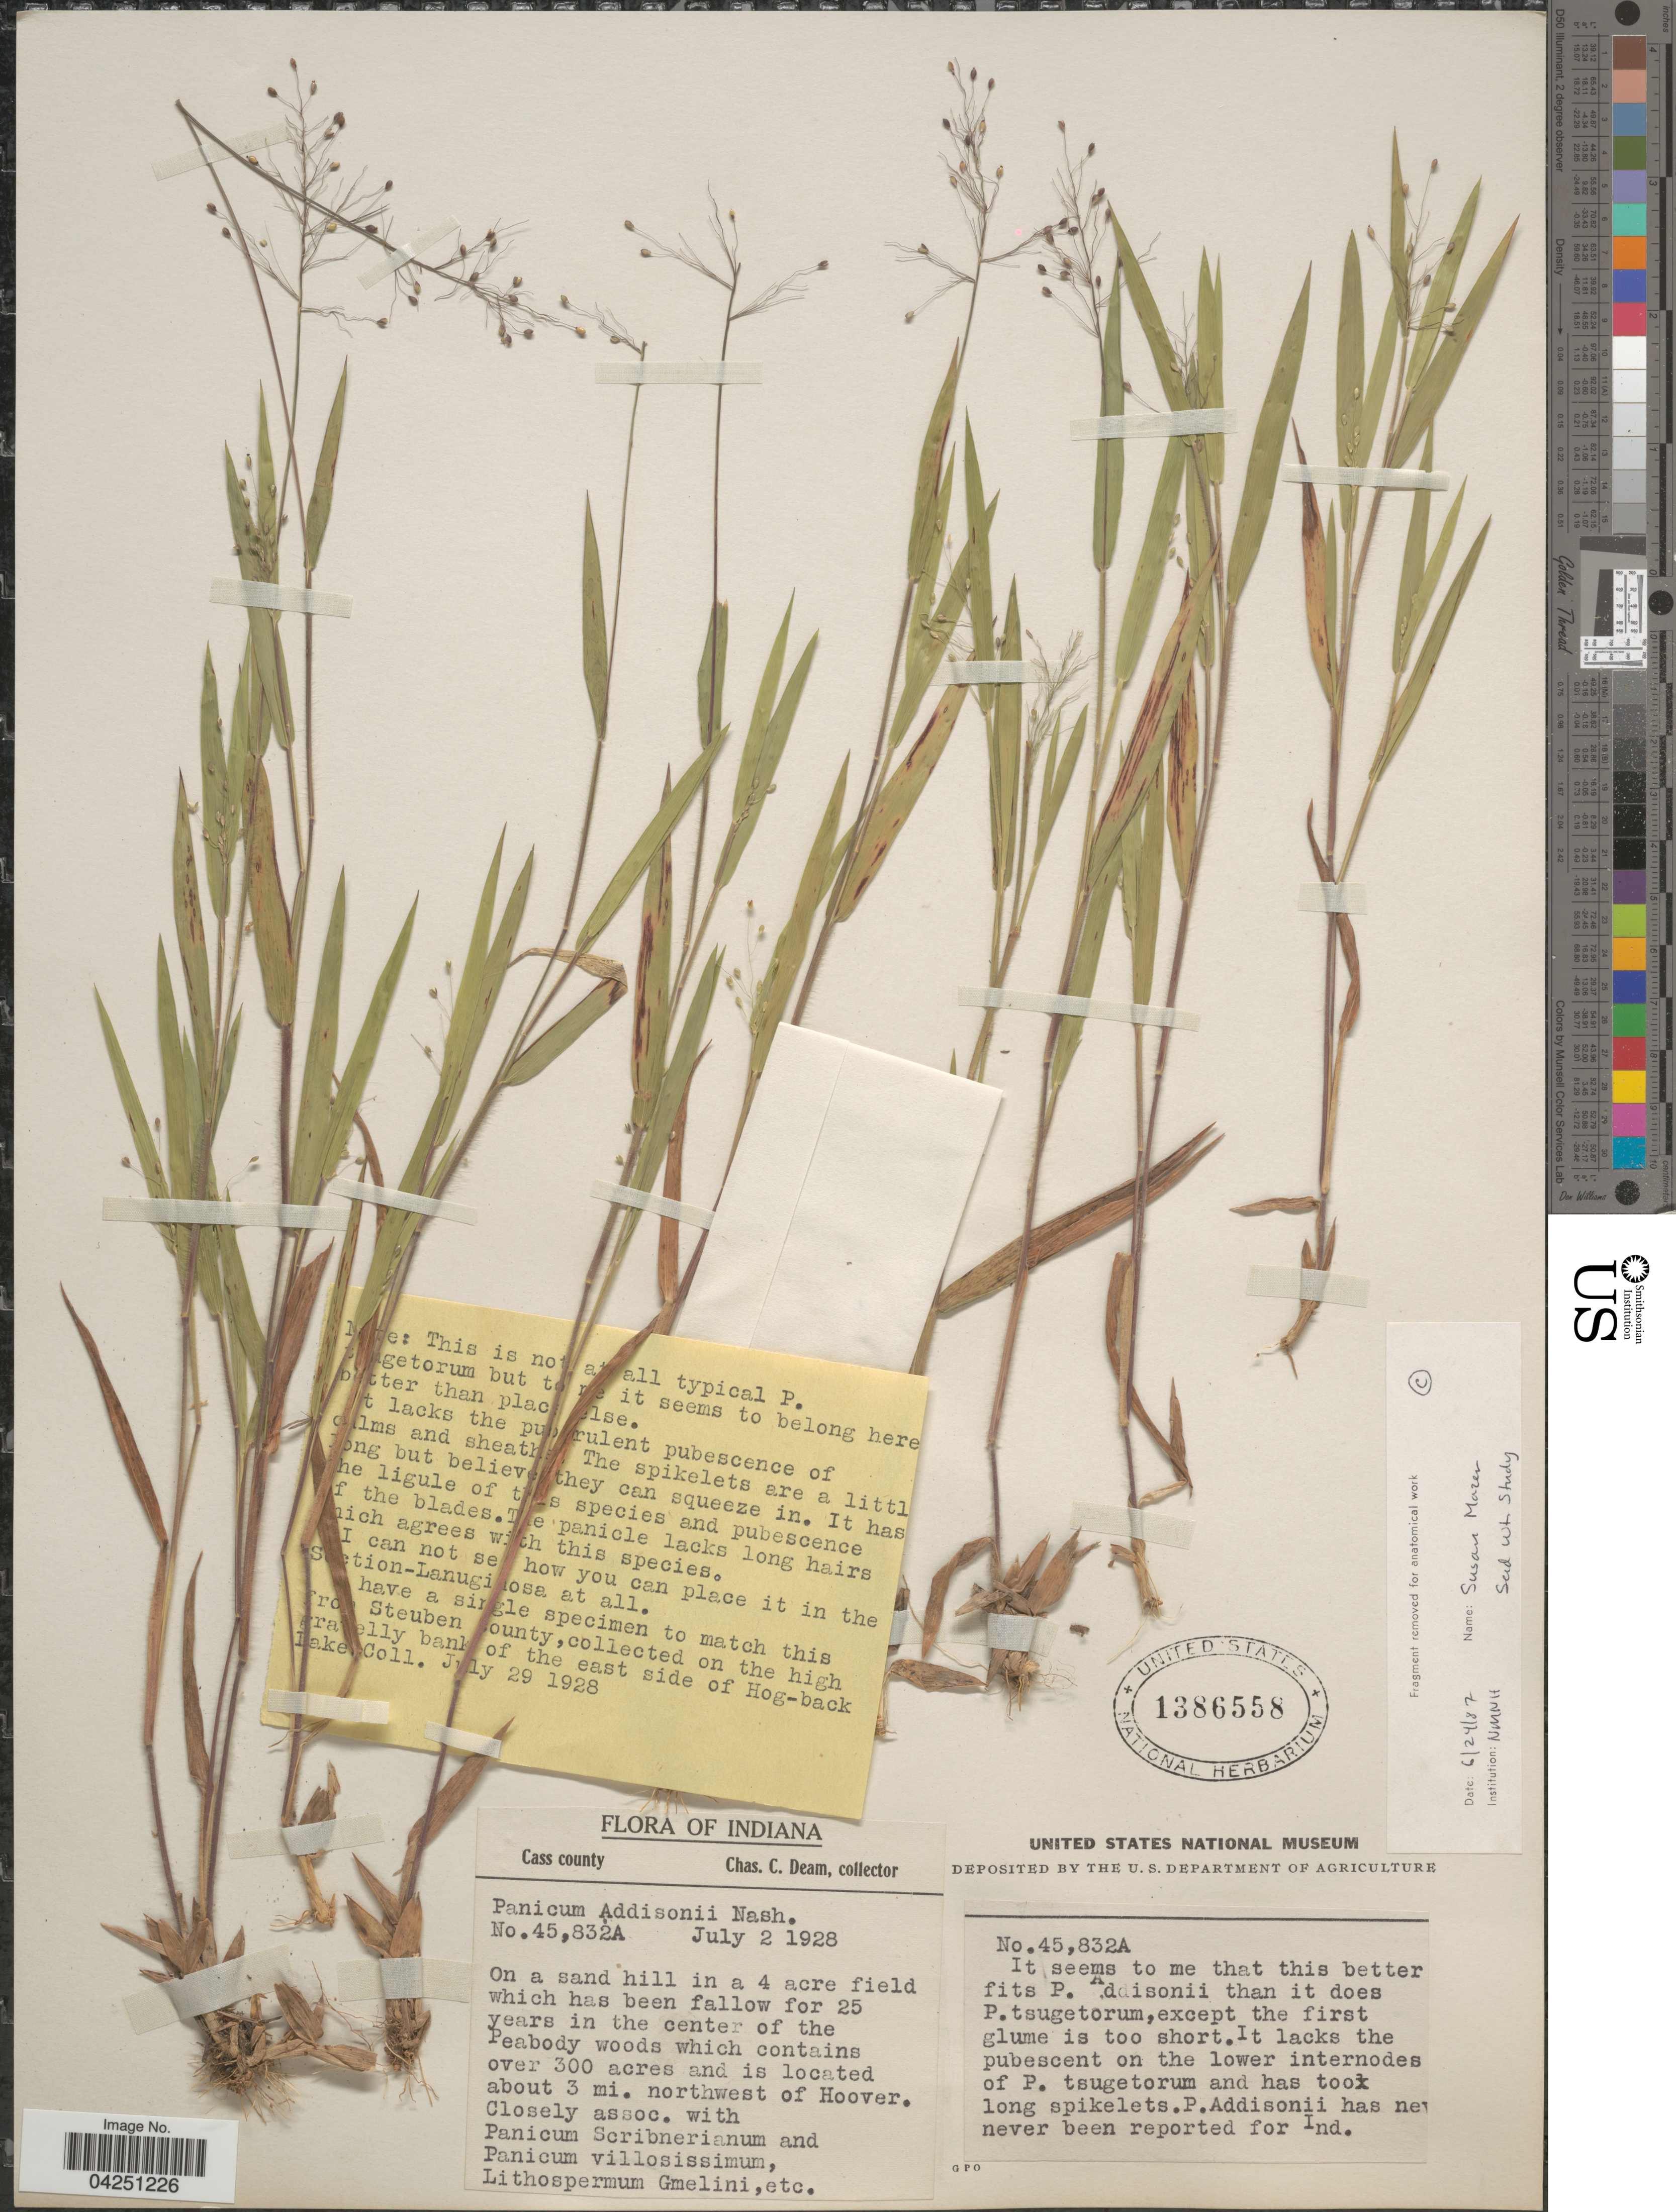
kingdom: Plantae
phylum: Tracheophyta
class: Liliopsida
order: Poales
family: Poaceae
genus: Dichanthelium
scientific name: Dichanthelium acuminatum var. acuminatum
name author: (Sw.) Gould & C.A. Clark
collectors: C. C. Deam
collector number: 45832A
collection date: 1928-07-02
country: United States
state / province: Indiana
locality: Cass county. About 3 mi. northwest of Hoover.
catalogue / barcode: US 1386558